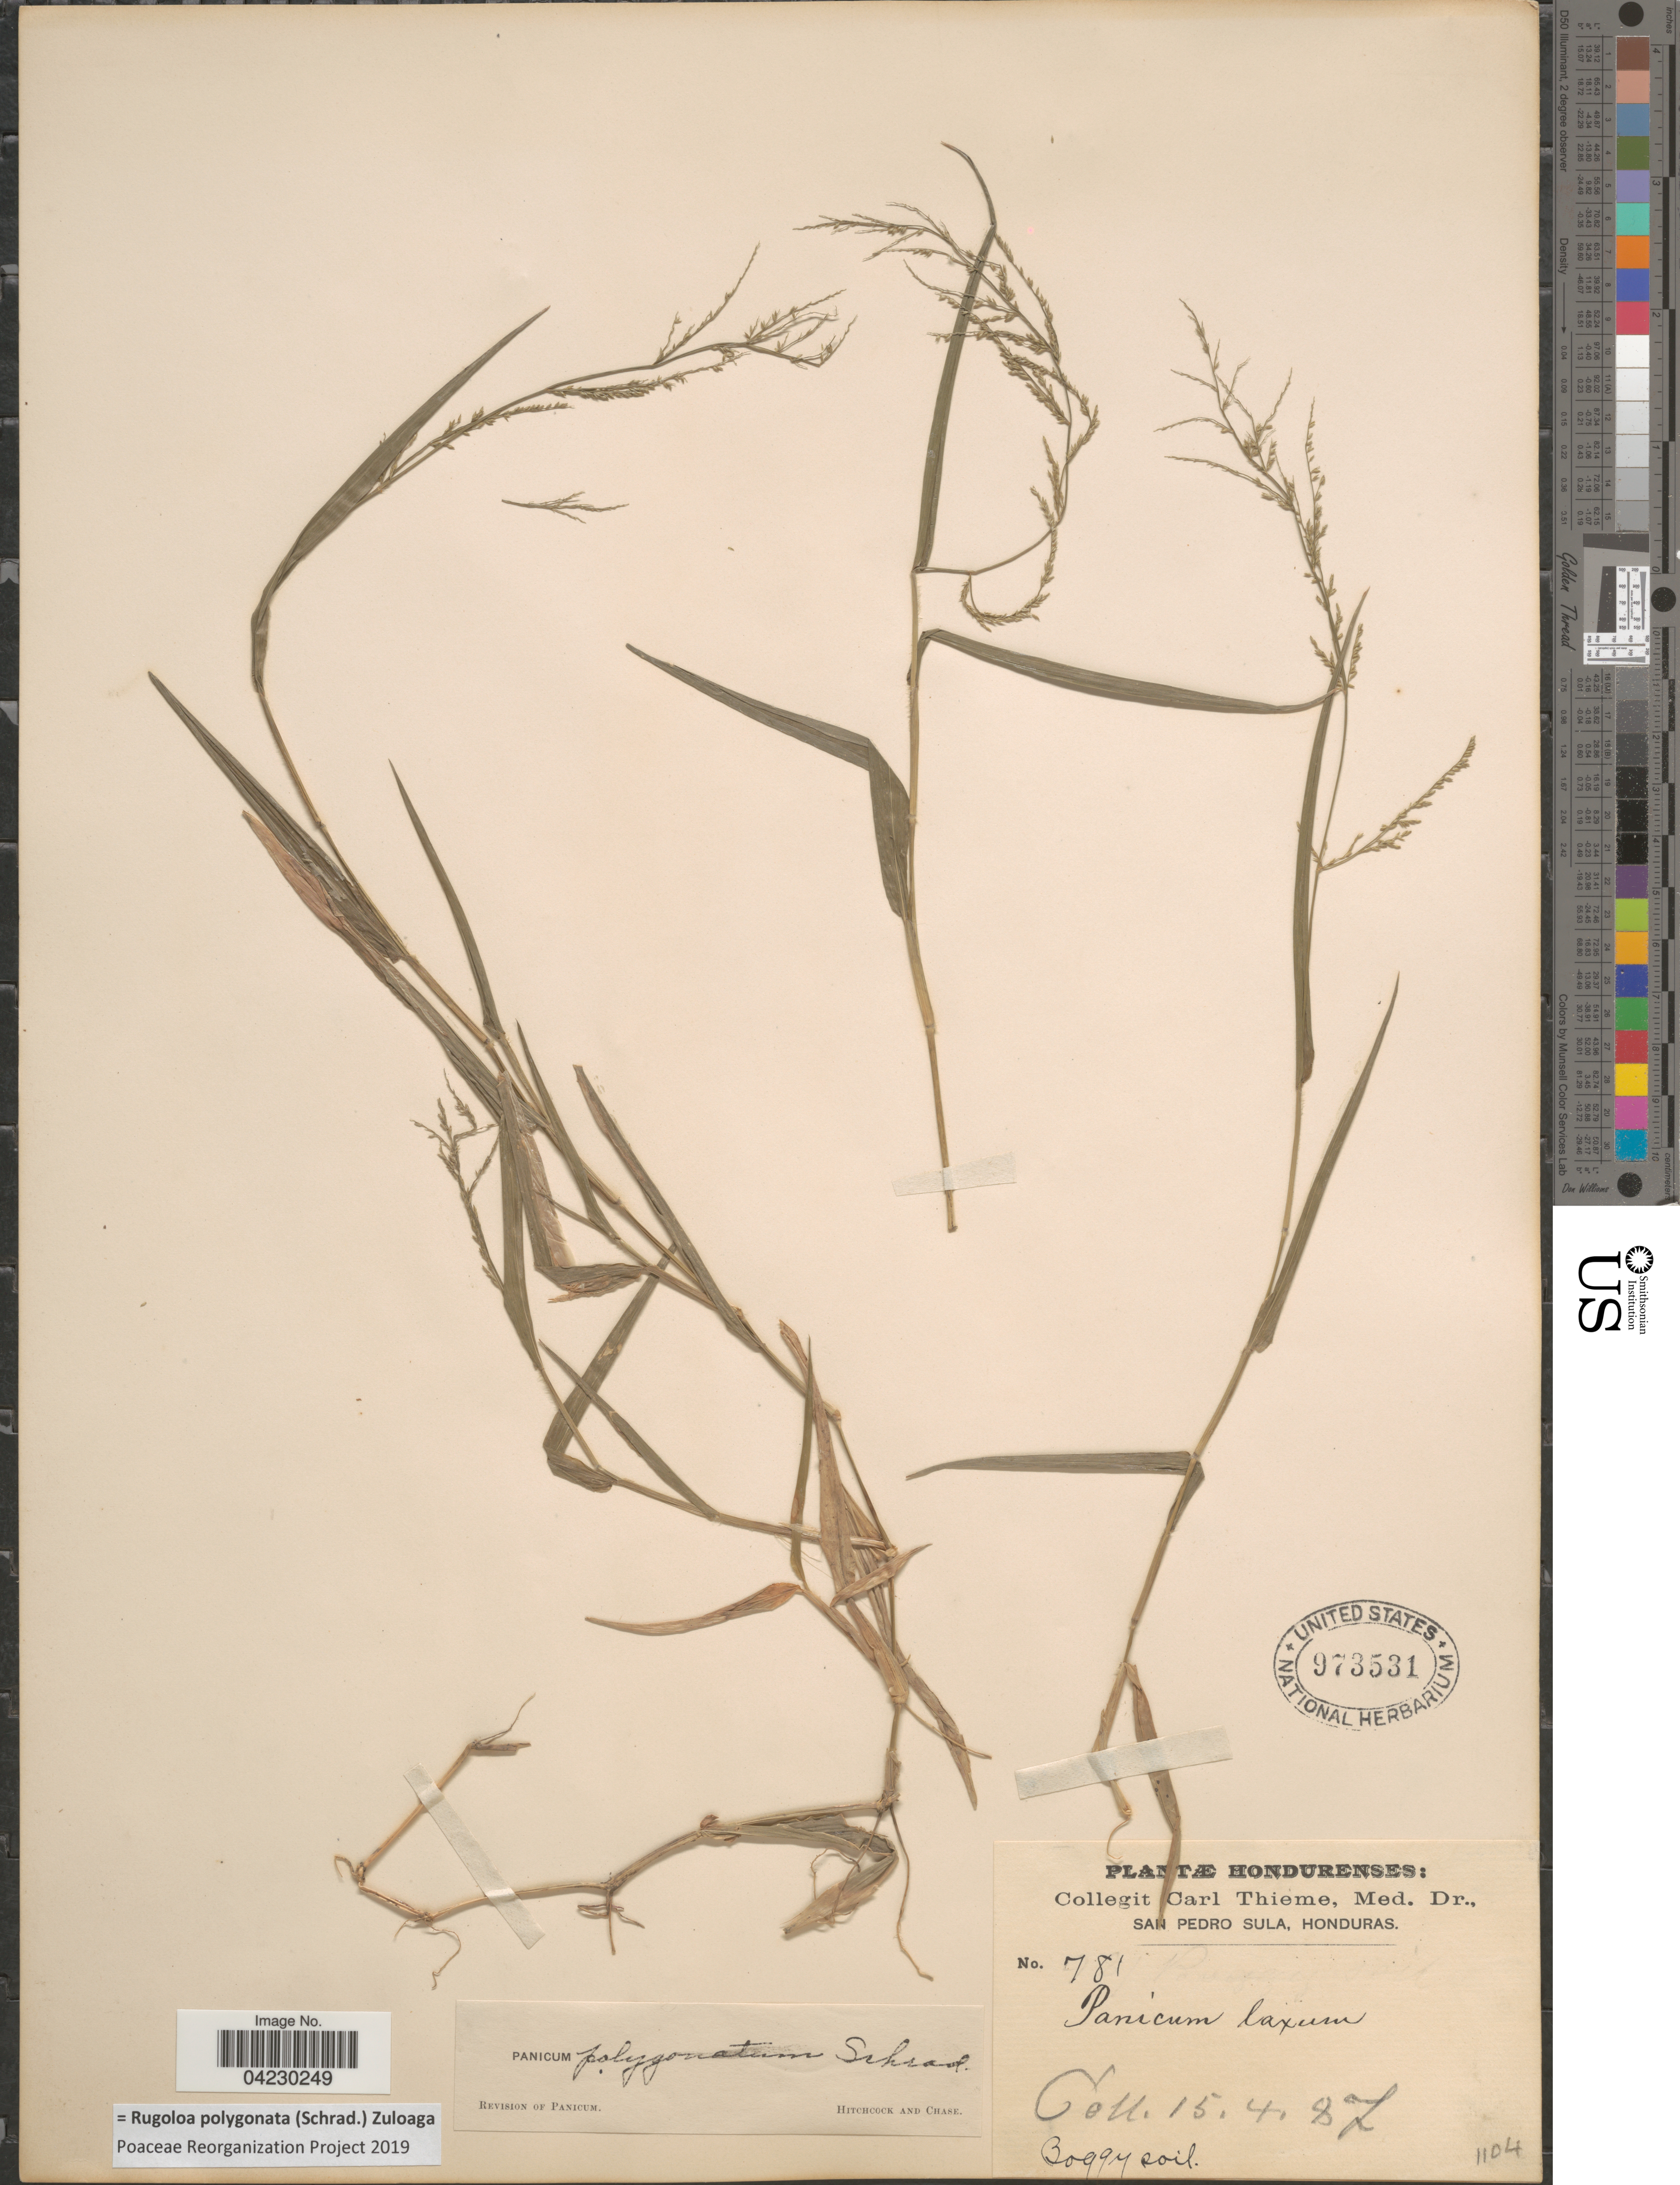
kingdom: Plantae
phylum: Tracheophyta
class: Liliopsida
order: Poales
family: Poaceae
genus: Rugoloa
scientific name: Rugoloa polygonata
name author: (Schrad.) Zuloaga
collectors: C. Thieme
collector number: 781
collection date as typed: Transcribed d/m/y: 15/4/87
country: Honduras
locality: San Pedro Sula. Boggy soil.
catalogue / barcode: US 973531